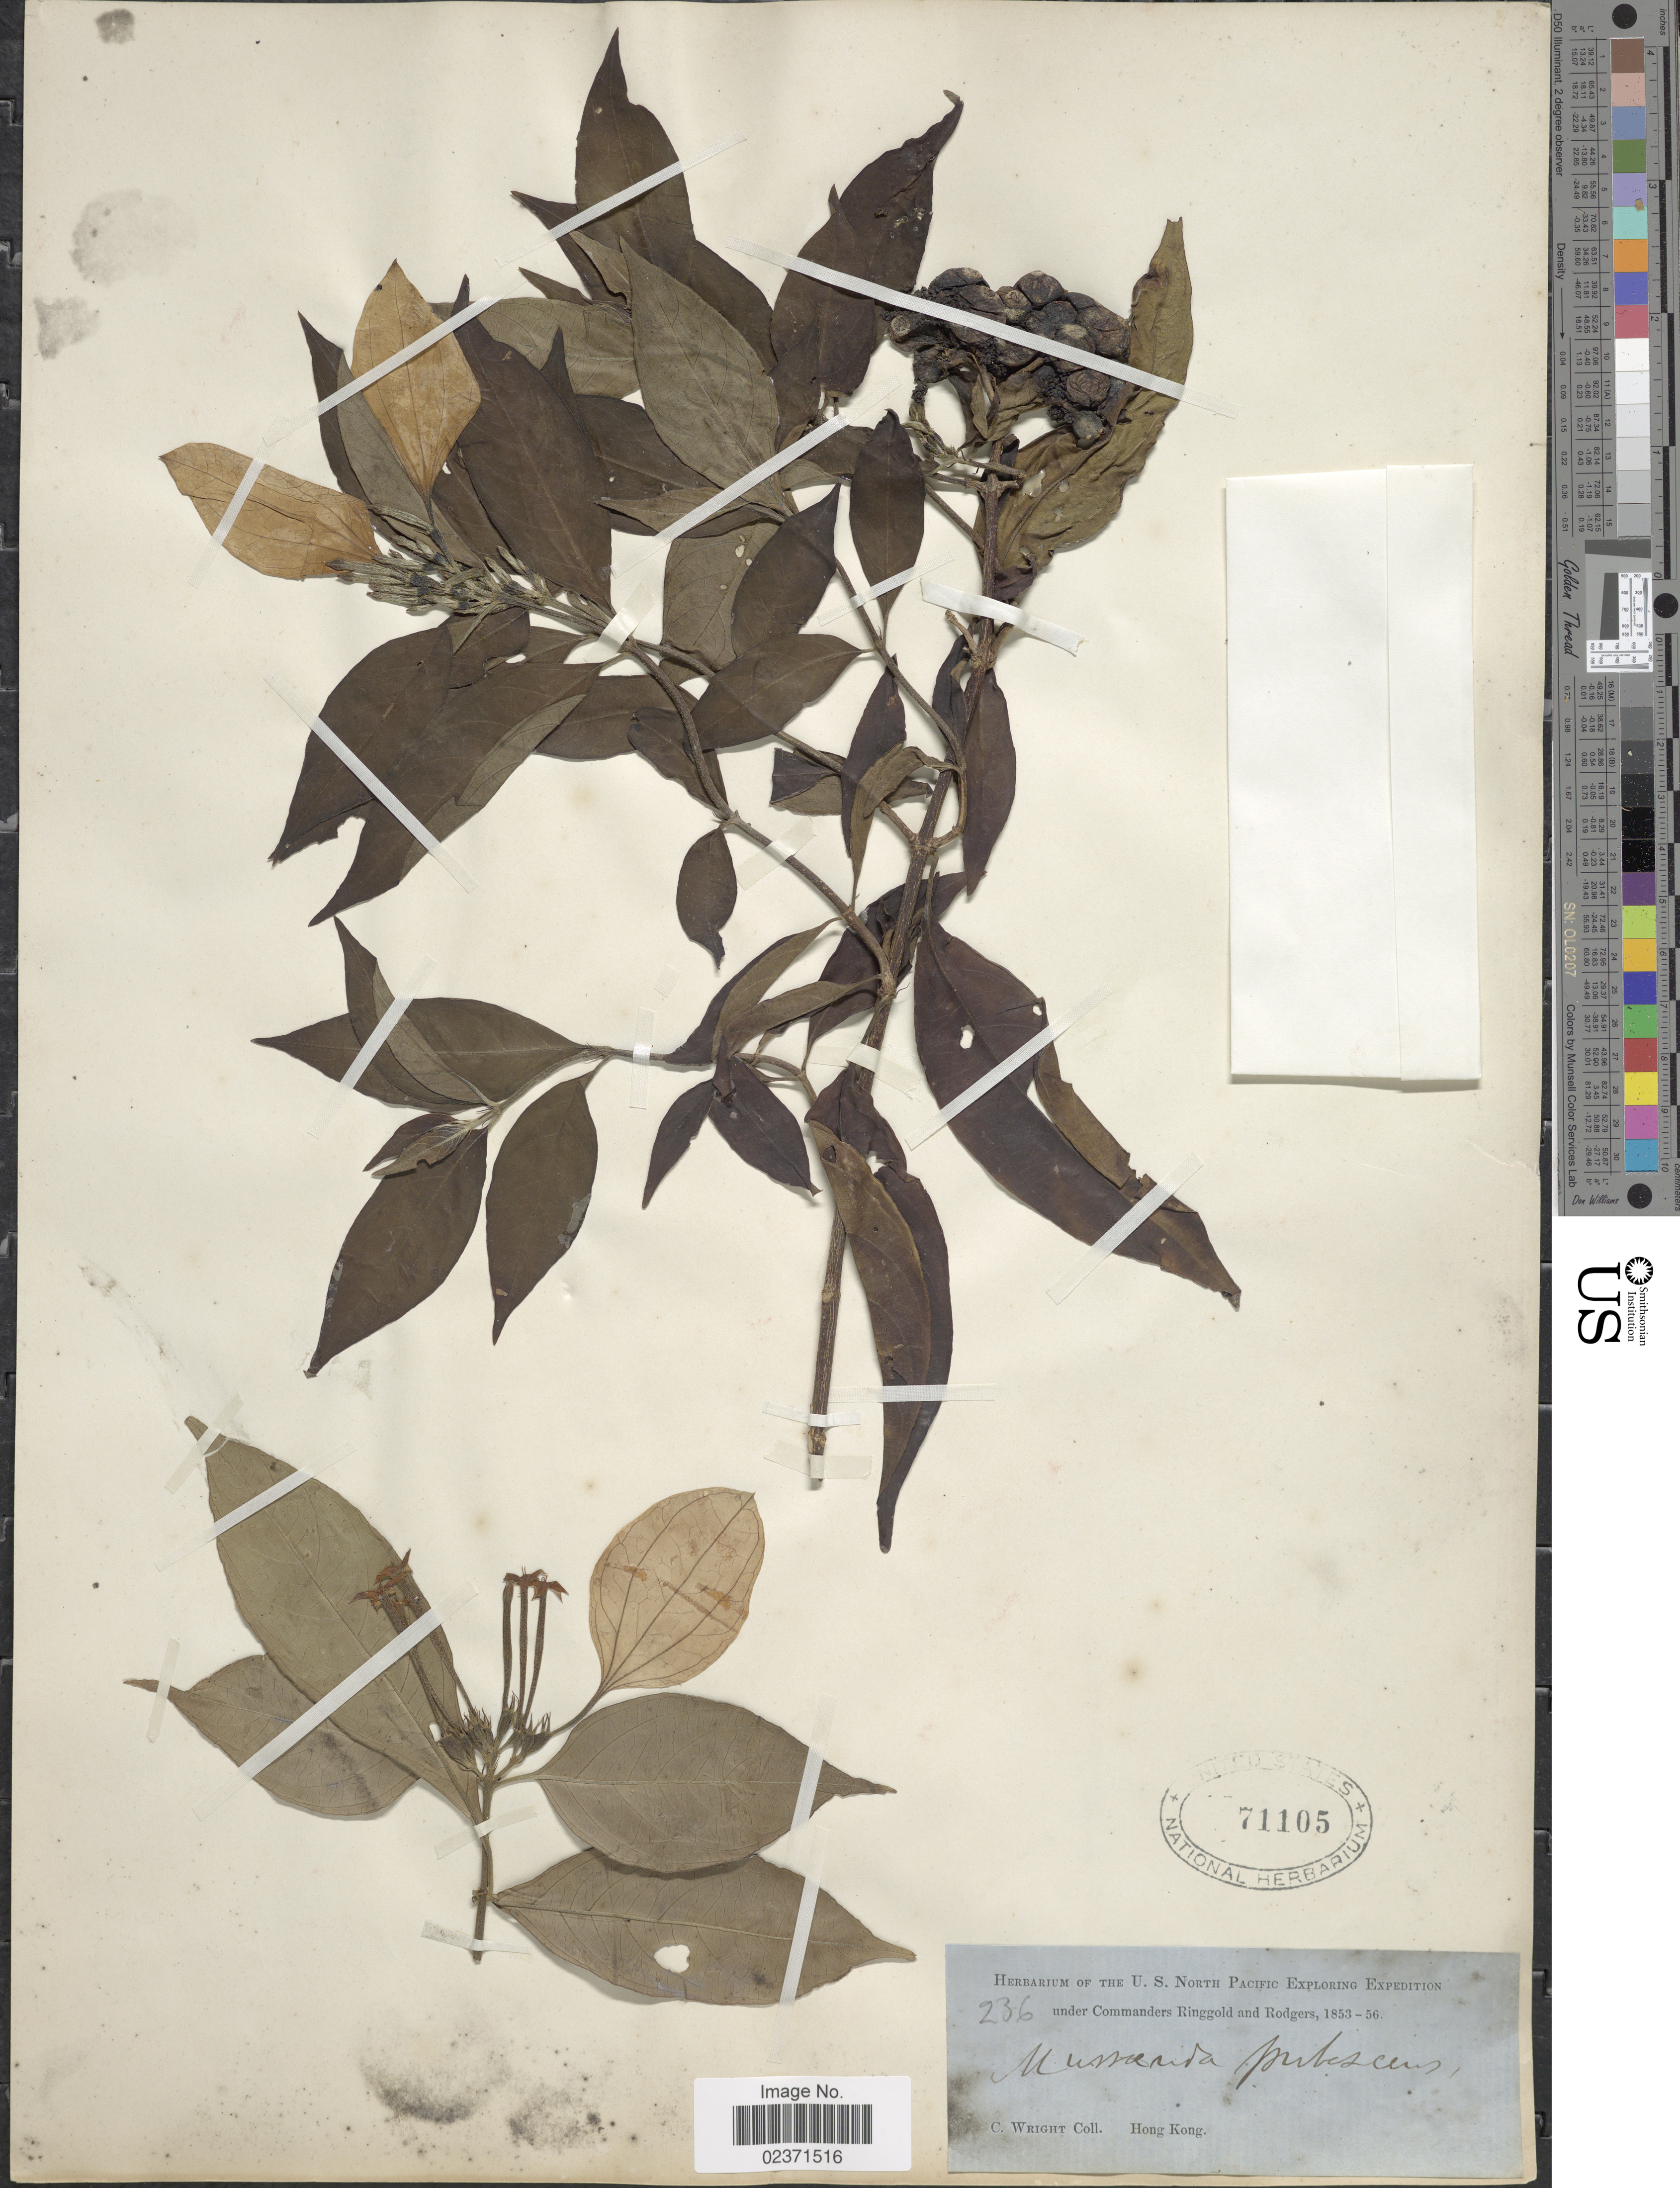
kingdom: Plantae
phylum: Tracheophyta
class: Magnoliopsida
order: Gentianales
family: Rubiaceae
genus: Mussaenda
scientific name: Mussaenda pubescens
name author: W.T. Aiton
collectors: C. Wright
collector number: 236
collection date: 1853/1856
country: China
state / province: Hong Kong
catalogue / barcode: US 71105